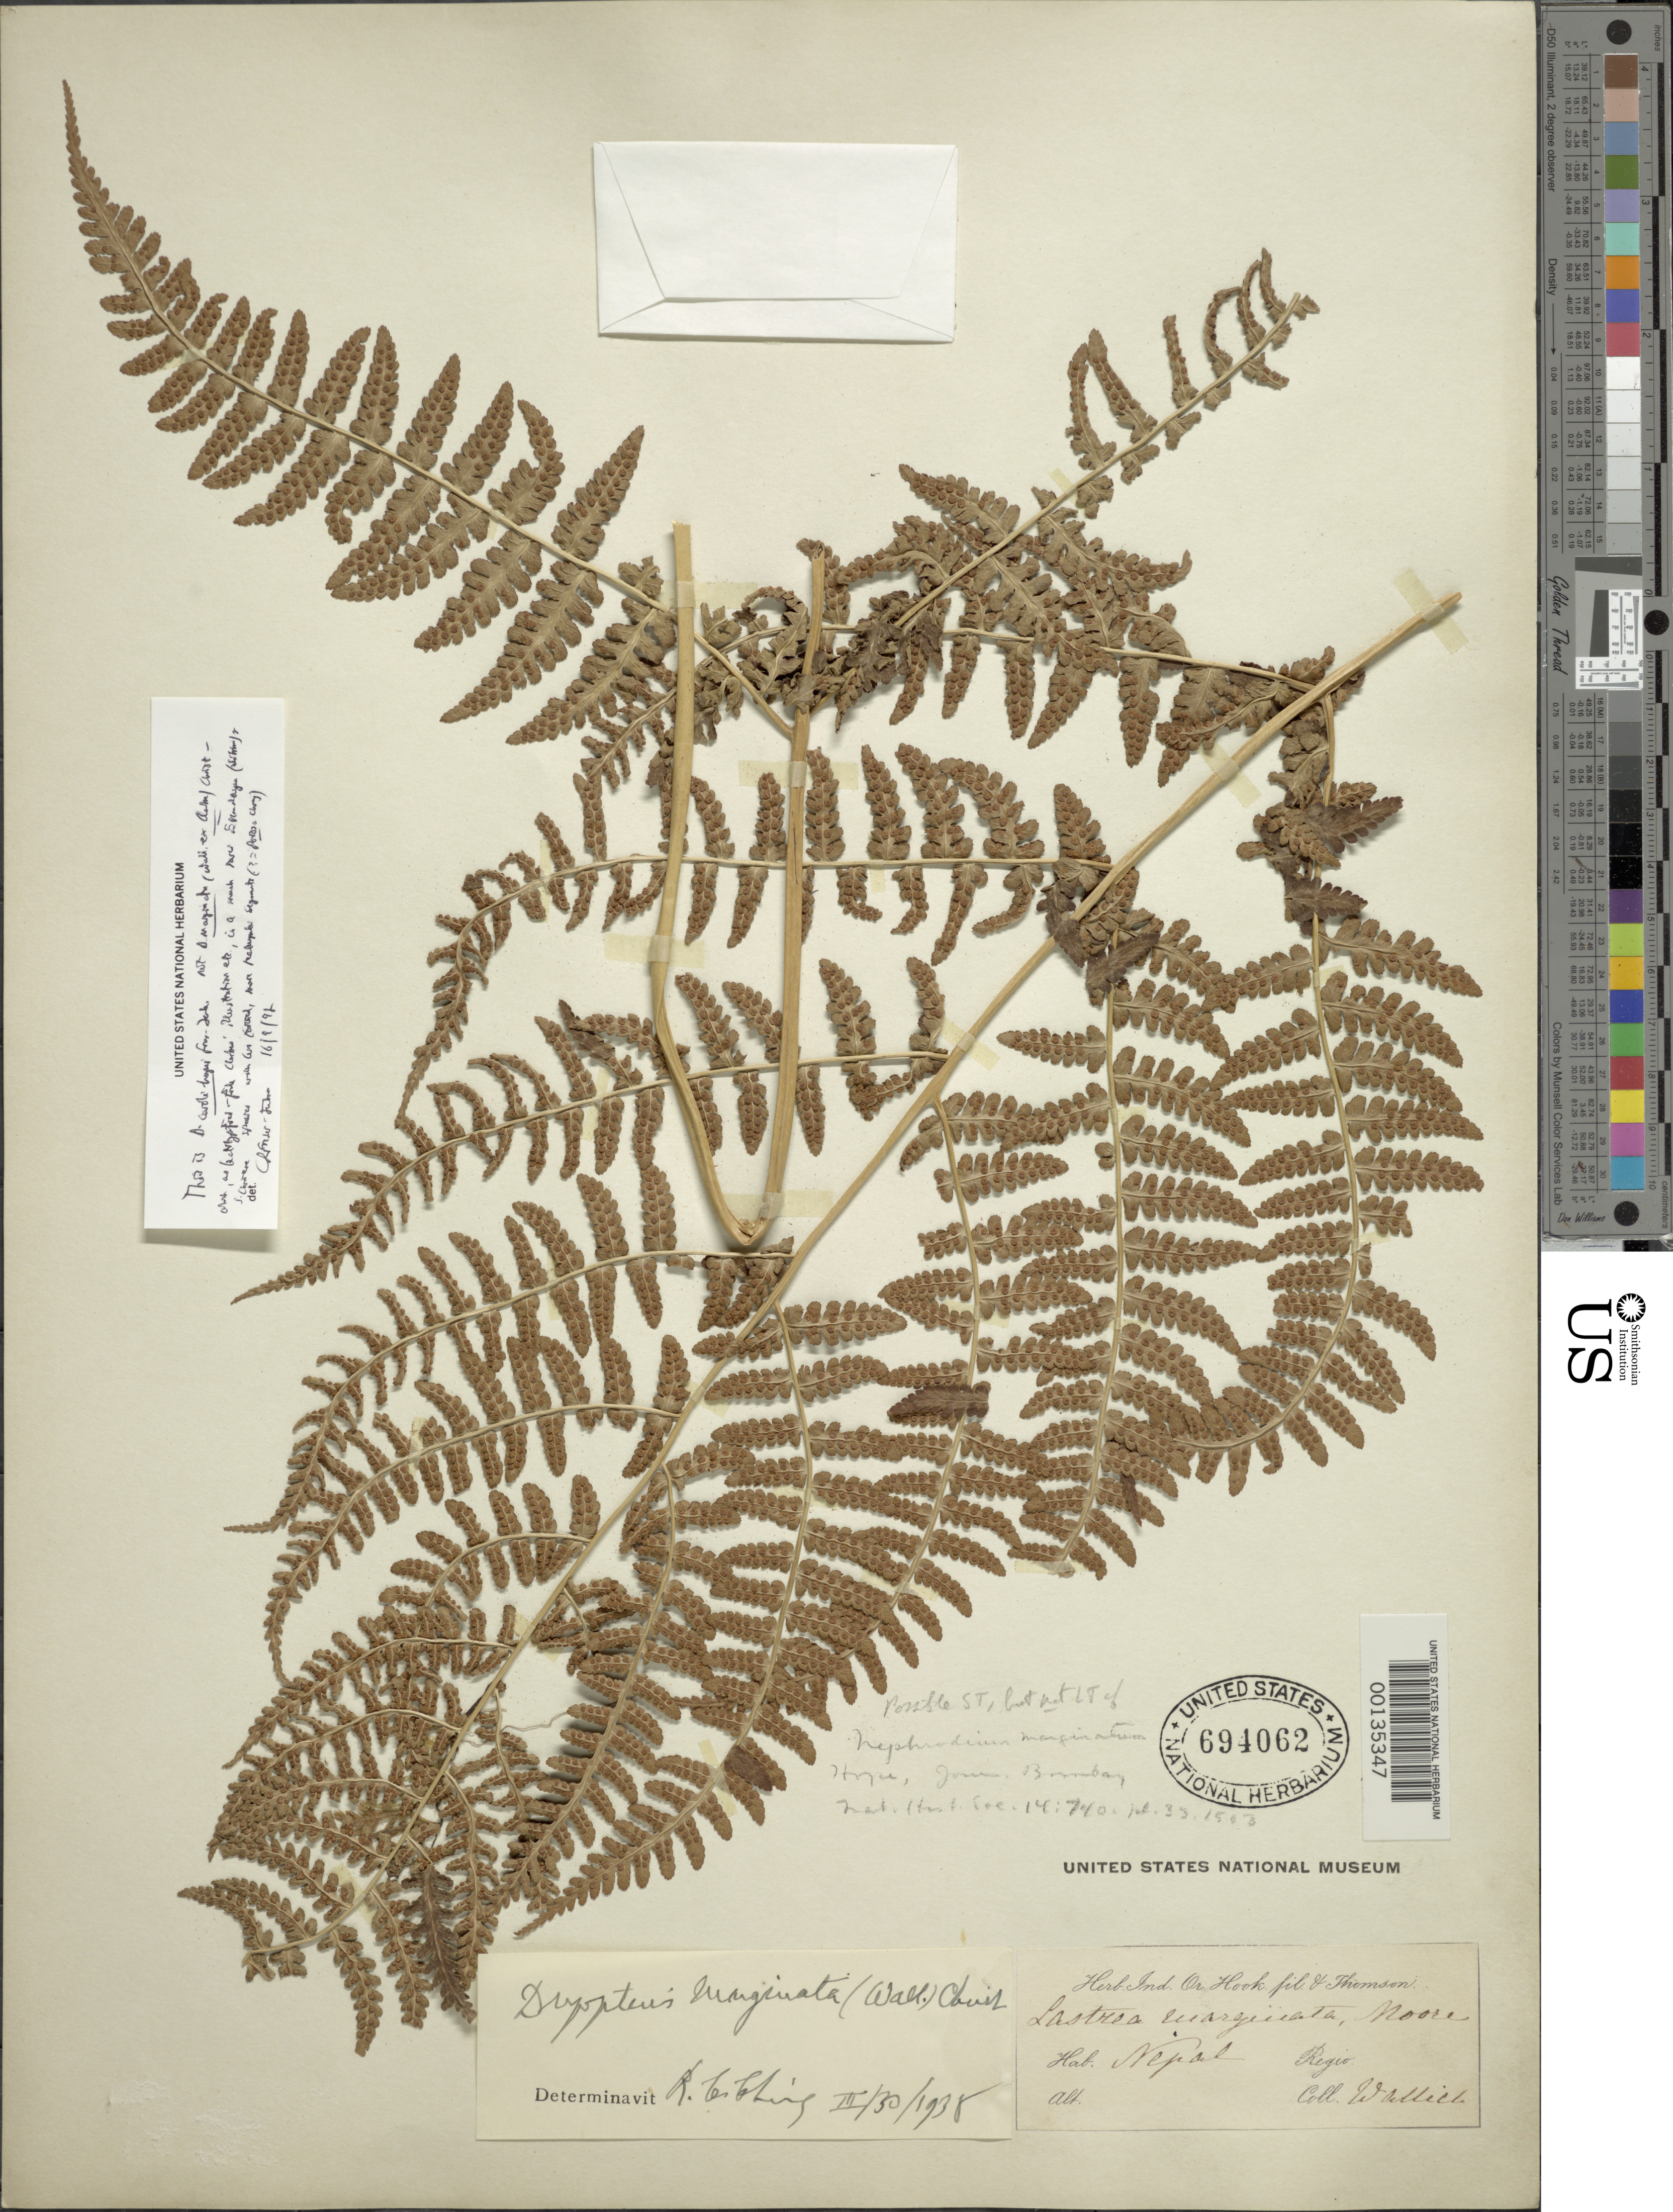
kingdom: Plantae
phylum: Tracheophyta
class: Polypodiopsida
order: Polypodiales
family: Dryopteridaceae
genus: Dryopteris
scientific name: Dryopteris cycadina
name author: (Franch. & Sav.) C. Chr.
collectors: N. Wallich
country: Nepal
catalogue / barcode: US 694062